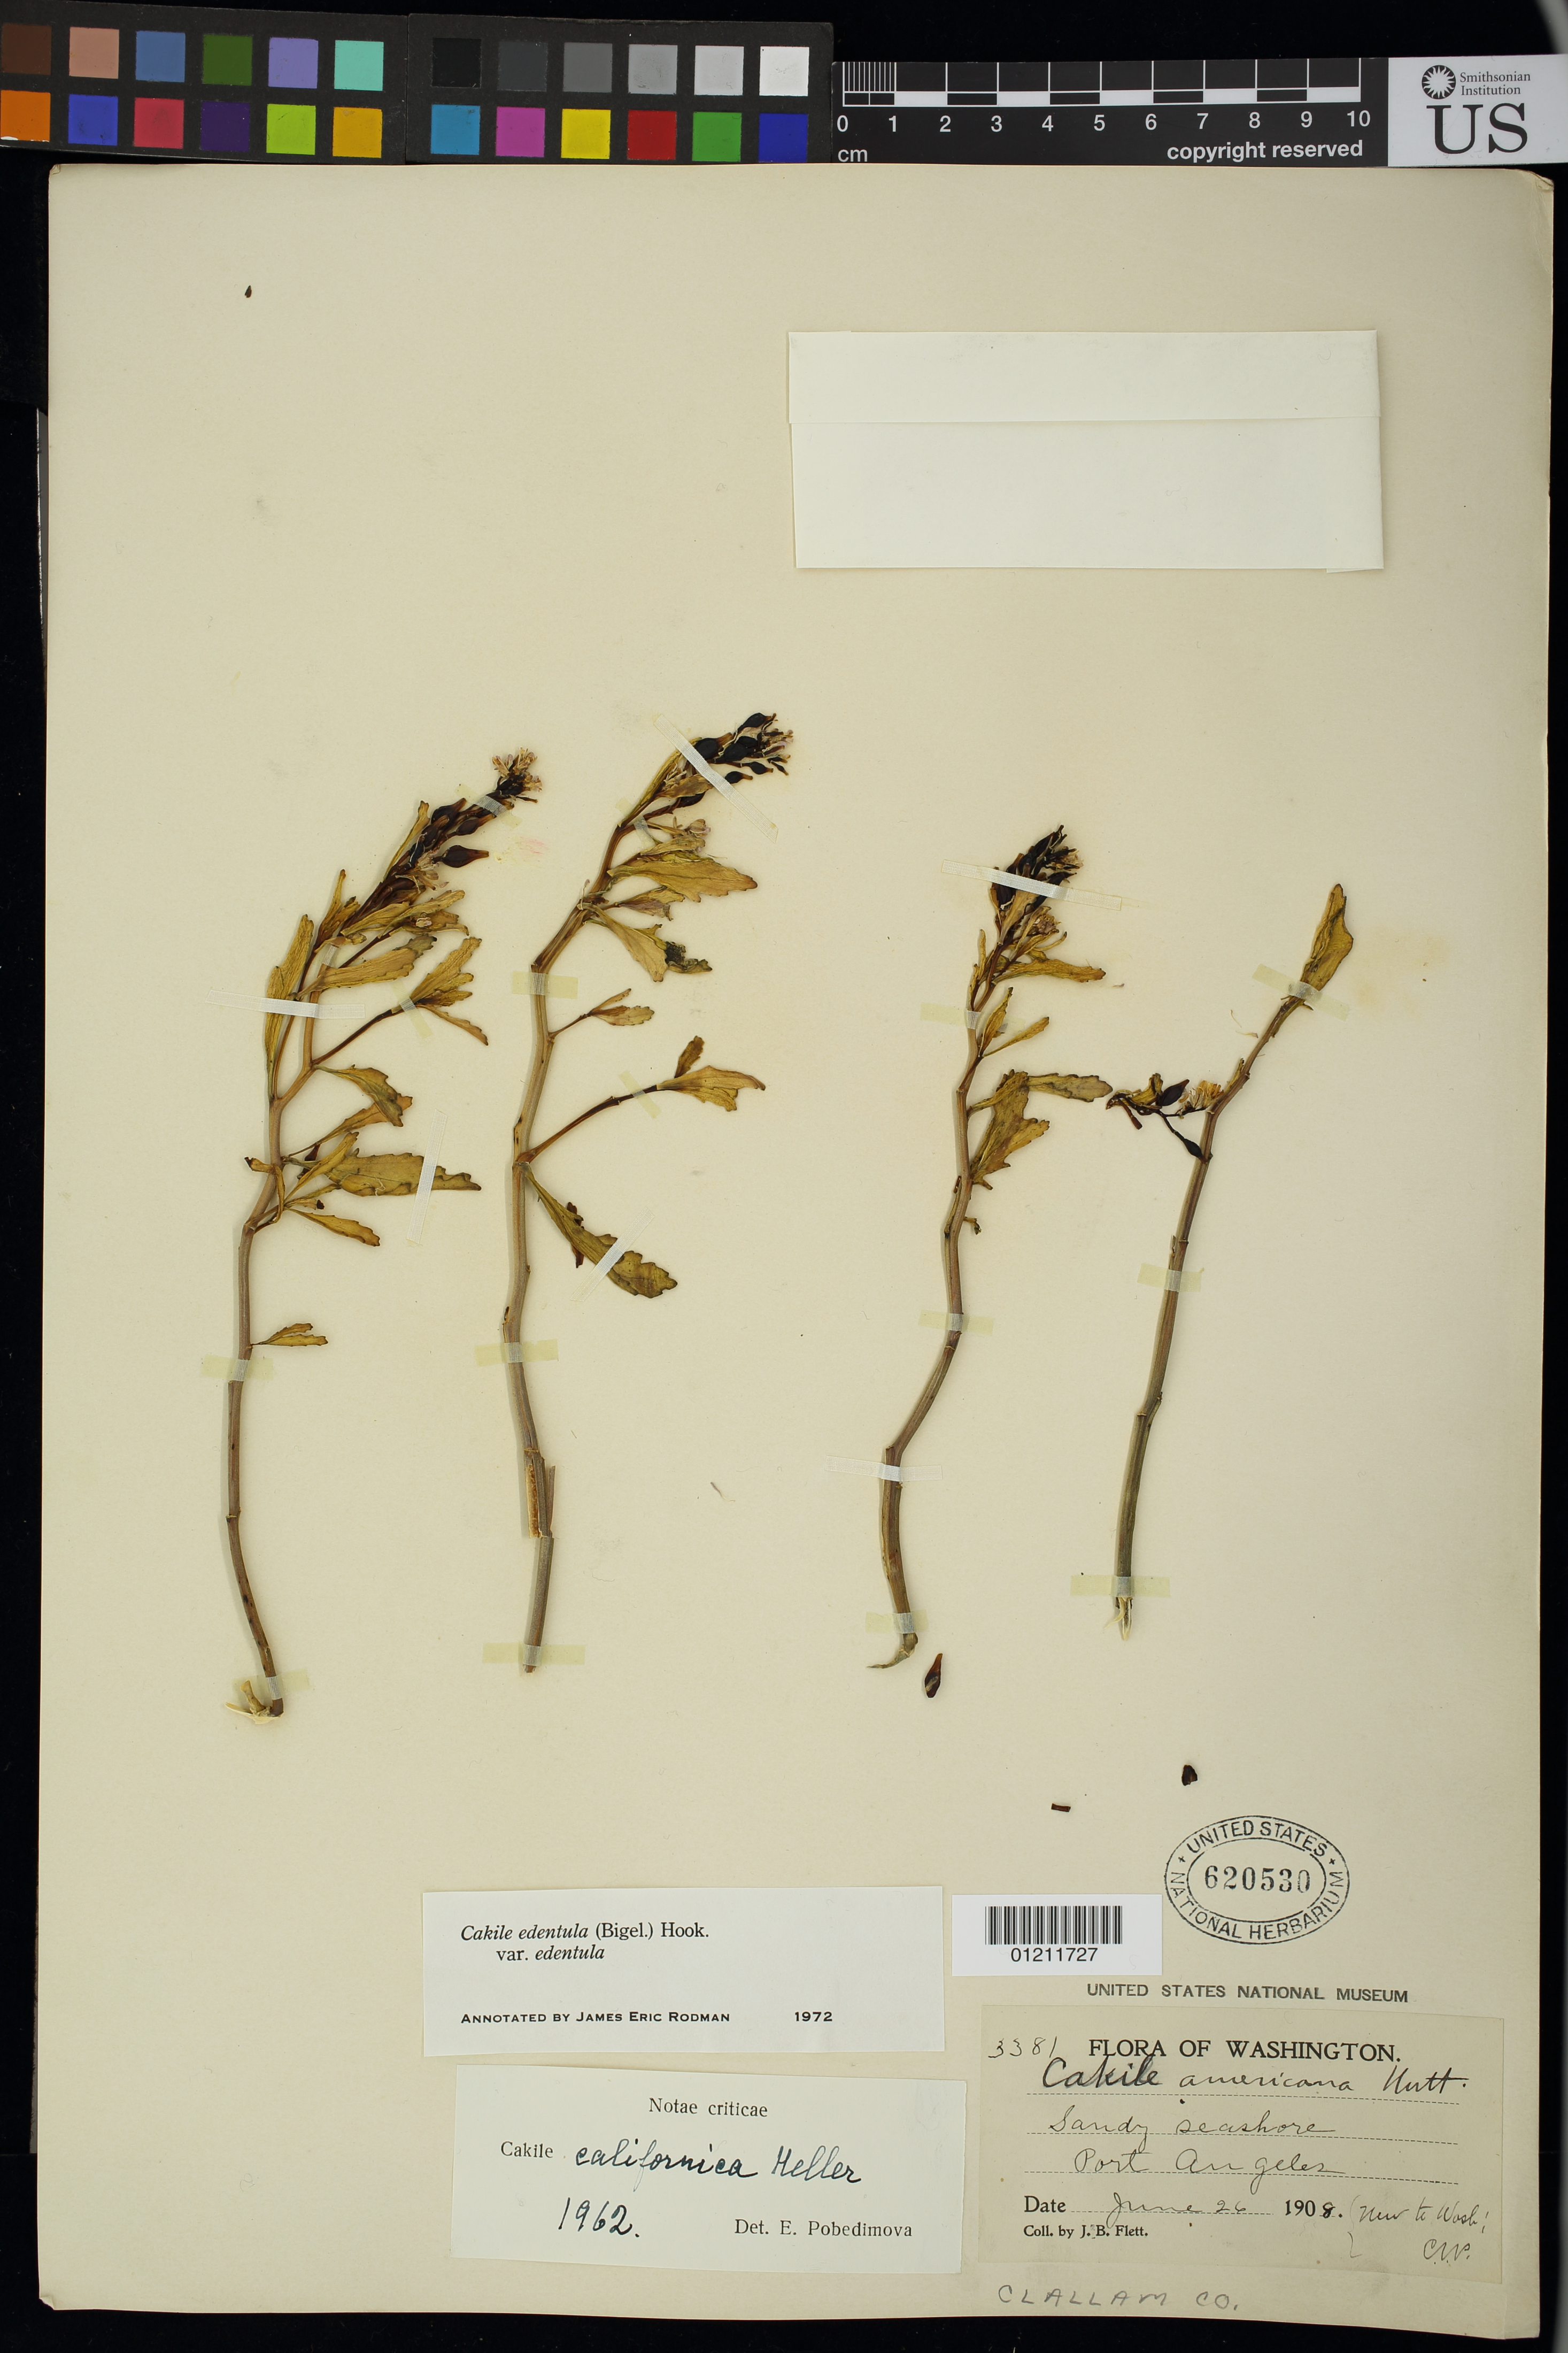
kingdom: Plantae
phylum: Tracheophyta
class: Magnoliopsida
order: Brassicales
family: Brassicaceae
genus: Cakile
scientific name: Cakile edentula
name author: (Bigelow) Hook.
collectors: J. Flett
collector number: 3381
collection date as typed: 26 Jun 1908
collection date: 1908-06-26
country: United States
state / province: Washington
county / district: Clallam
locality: Port Angeles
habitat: Sandy seashore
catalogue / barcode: US 620530